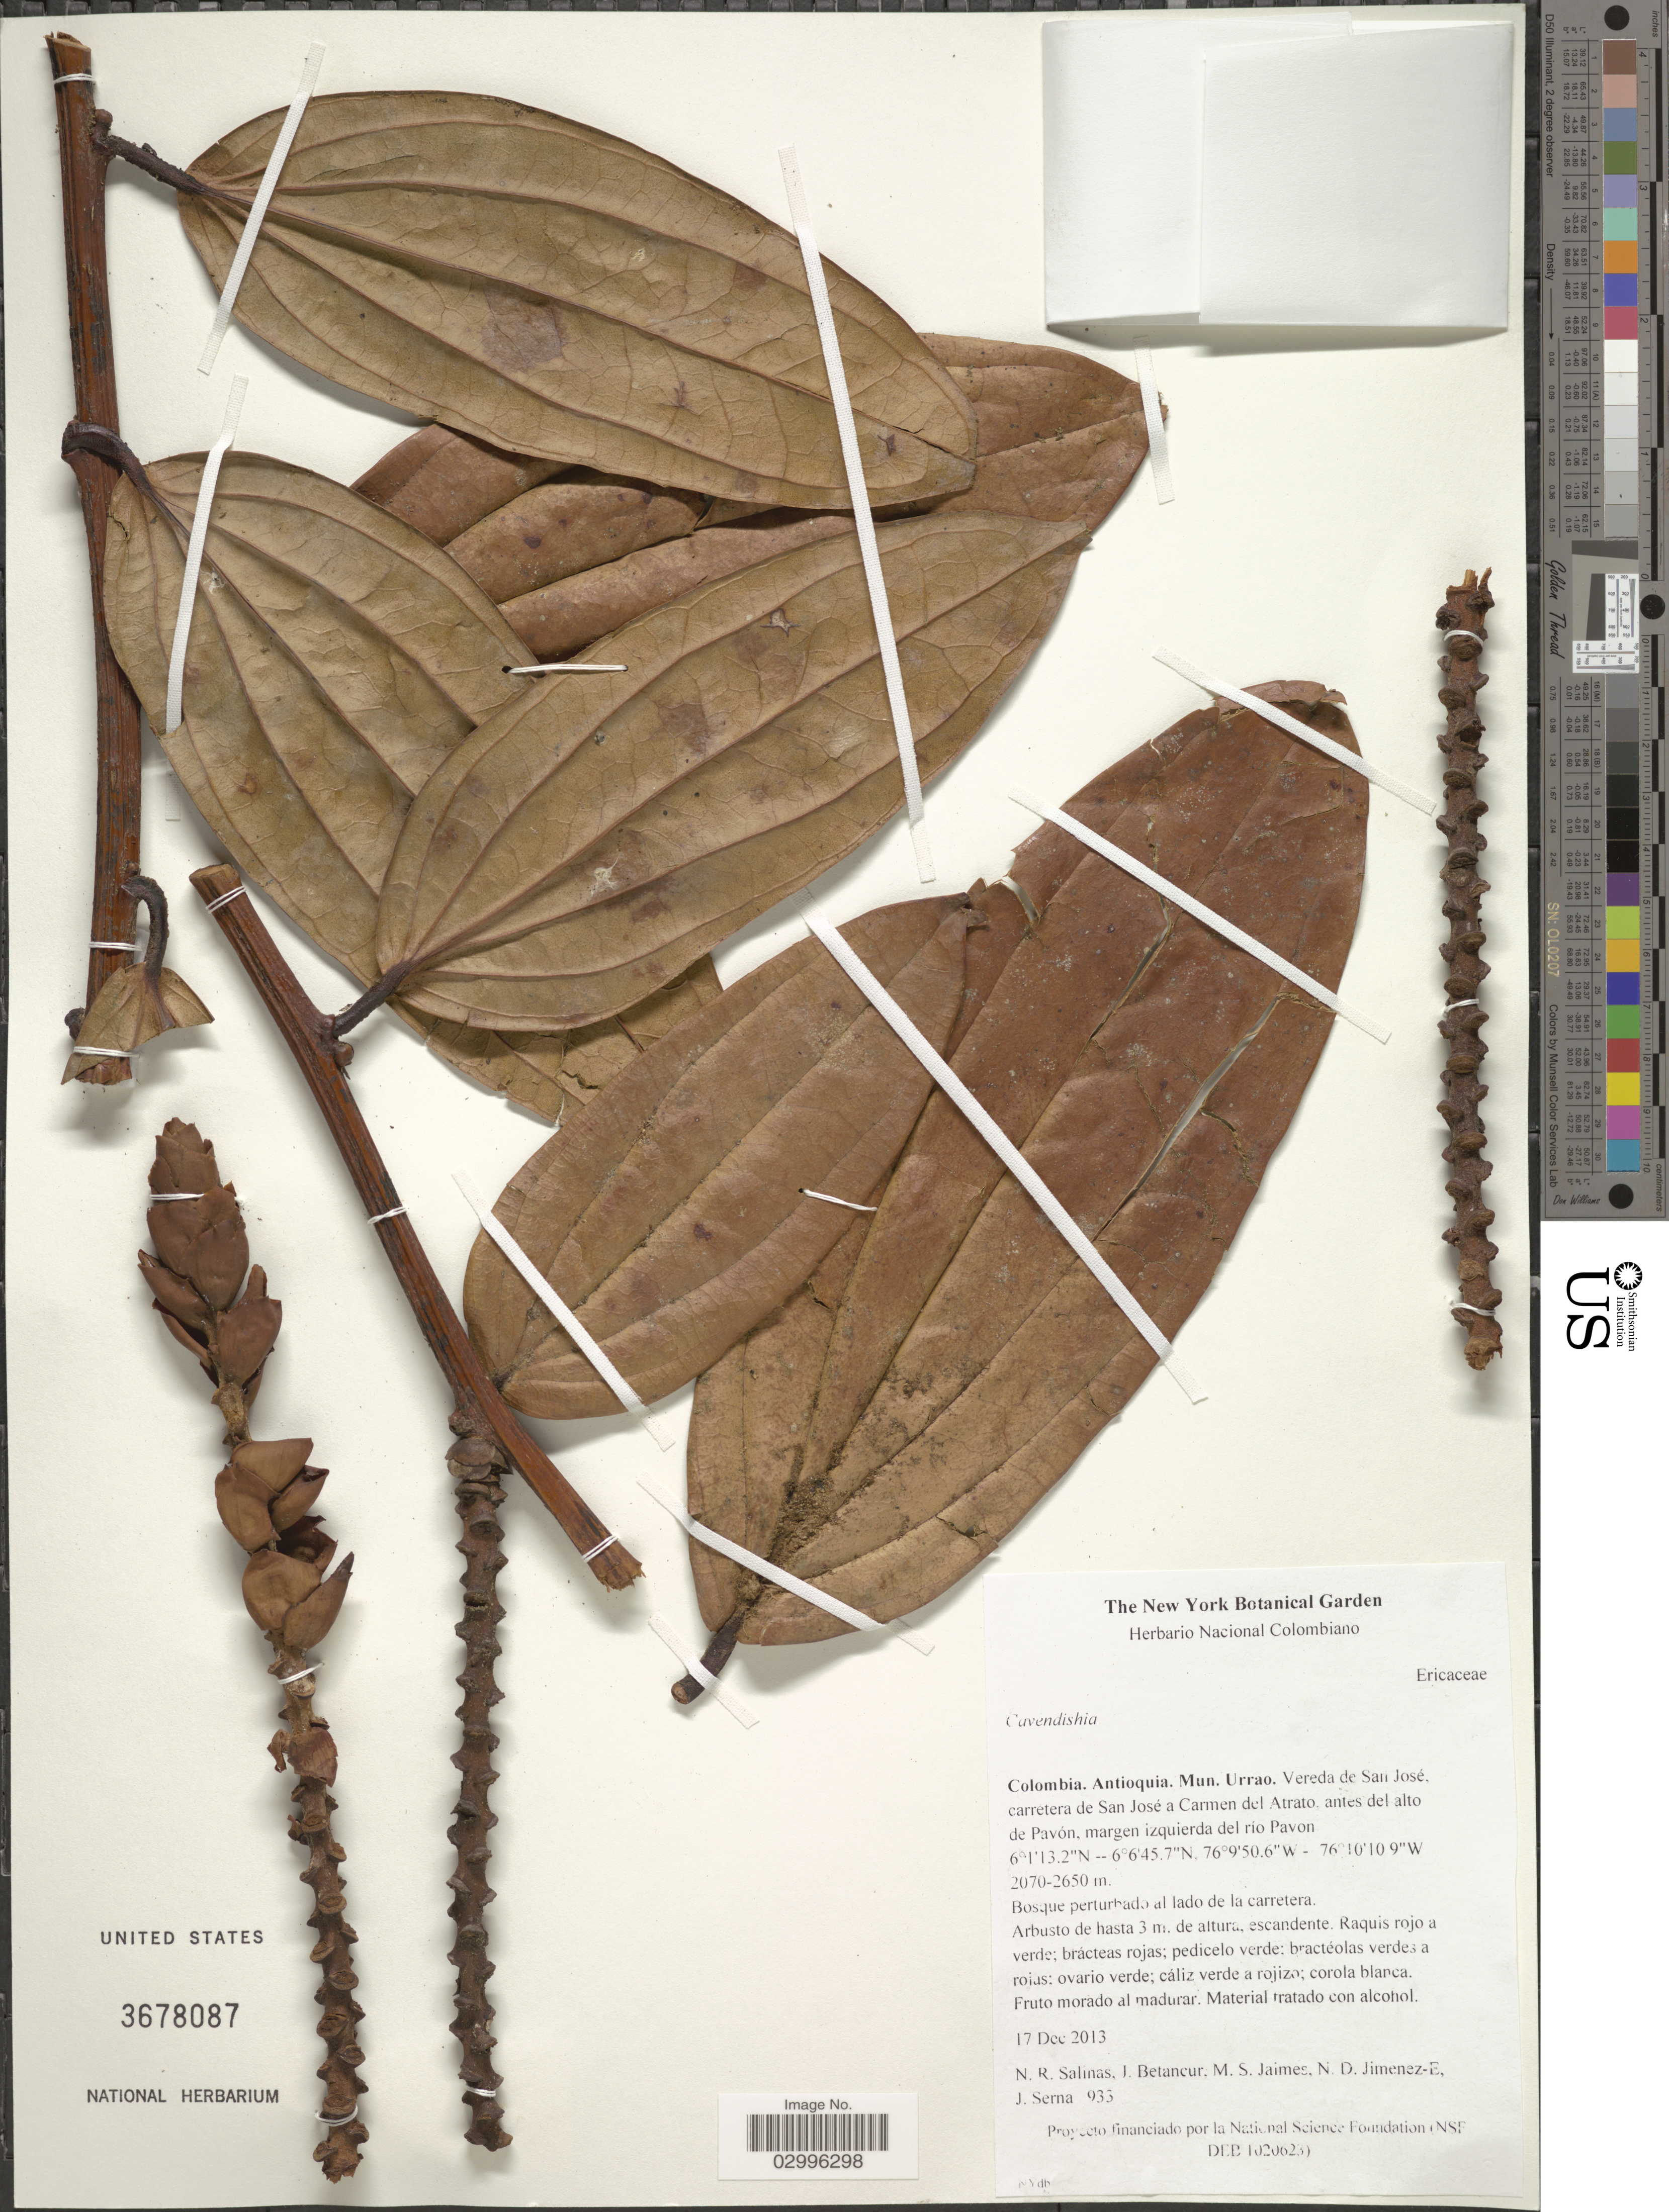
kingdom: Plantae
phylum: Tracheophyta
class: Magnoliopsida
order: Ericales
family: Ericaceae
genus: Cavendishia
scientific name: Cavendishia sp.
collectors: N. Salinas, J. Betancur, M. Jaimes, N. Jimenez-E. & J. Serna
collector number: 933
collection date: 2013-12-17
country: Colombia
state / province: Antioquia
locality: Mun. Urrao. Vereda de San José, carretera de San José a Carmen del Atrato antes del alto de Pavón, margen izquierda del rio Pavon.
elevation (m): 2070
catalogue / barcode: US 3678087